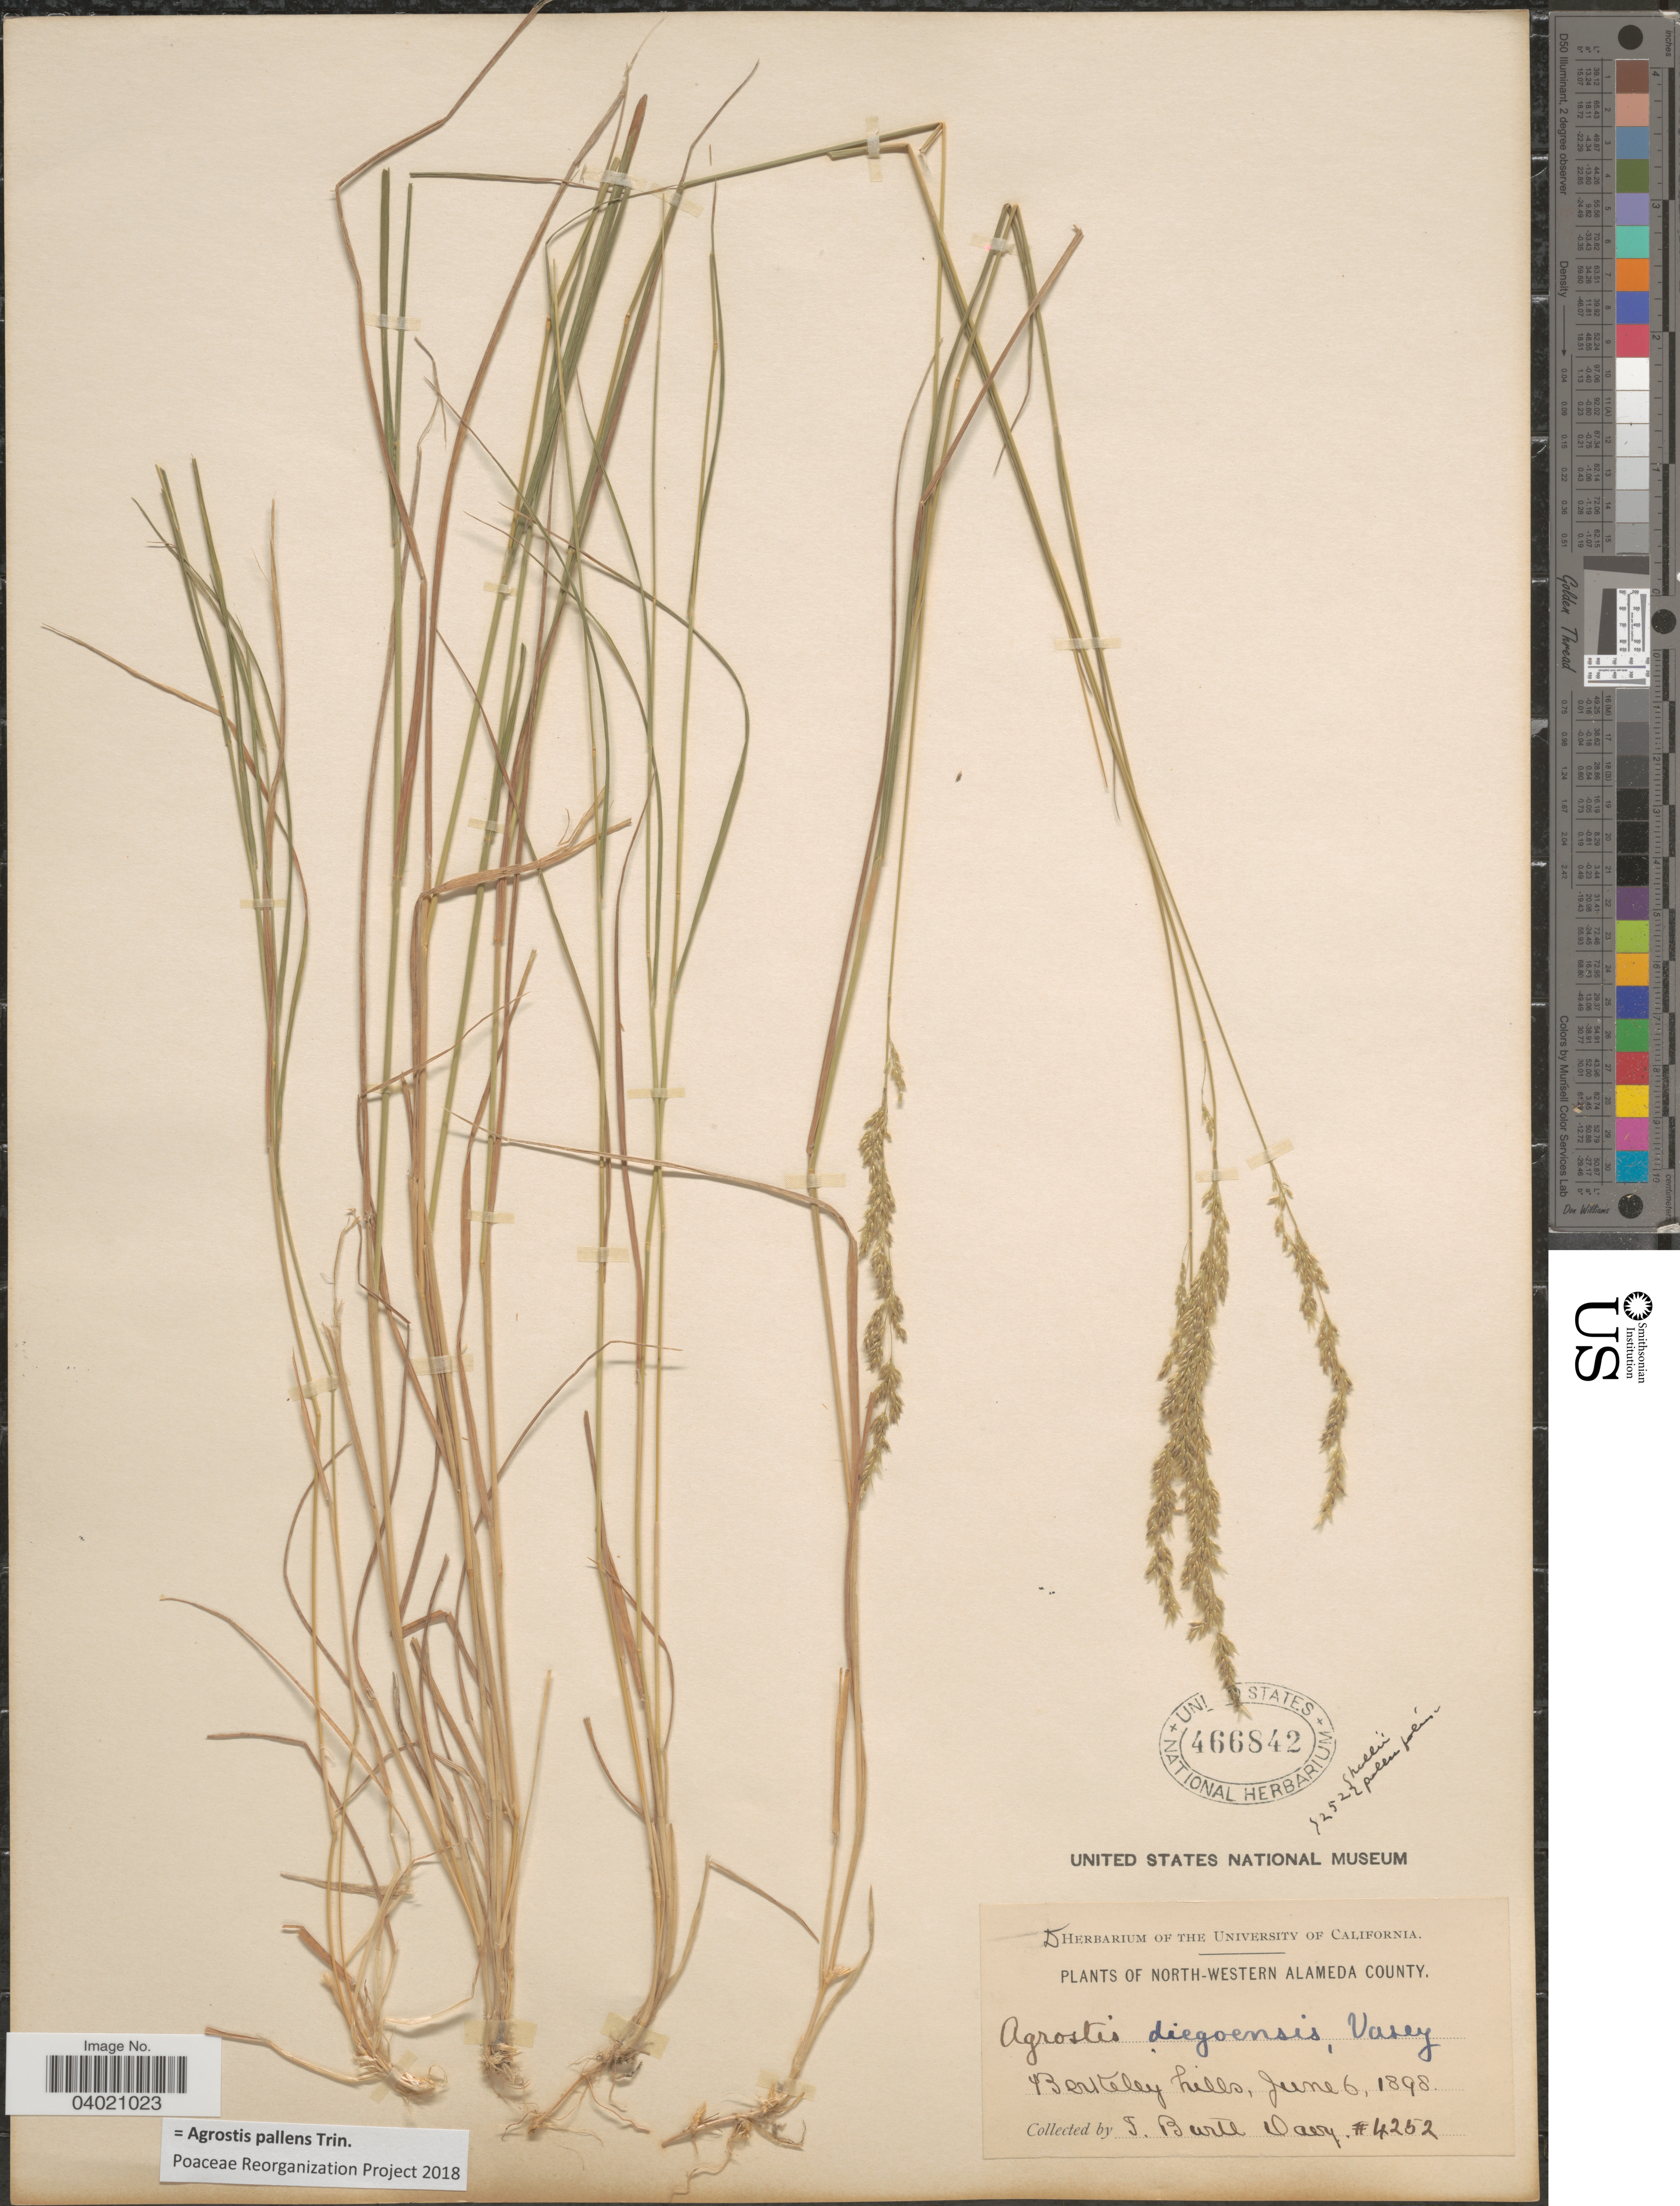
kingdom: Plantae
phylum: Tracheophyta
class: Liliopsida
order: Poales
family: Poaceae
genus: Agrostis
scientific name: Agrostis pallens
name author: Trin.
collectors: J. Burtt Davy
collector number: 4252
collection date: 1898-06-06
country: United States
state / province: California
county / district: Alameda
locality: North-Western Alameda County. Berkeley hills.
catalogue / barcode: US 466842